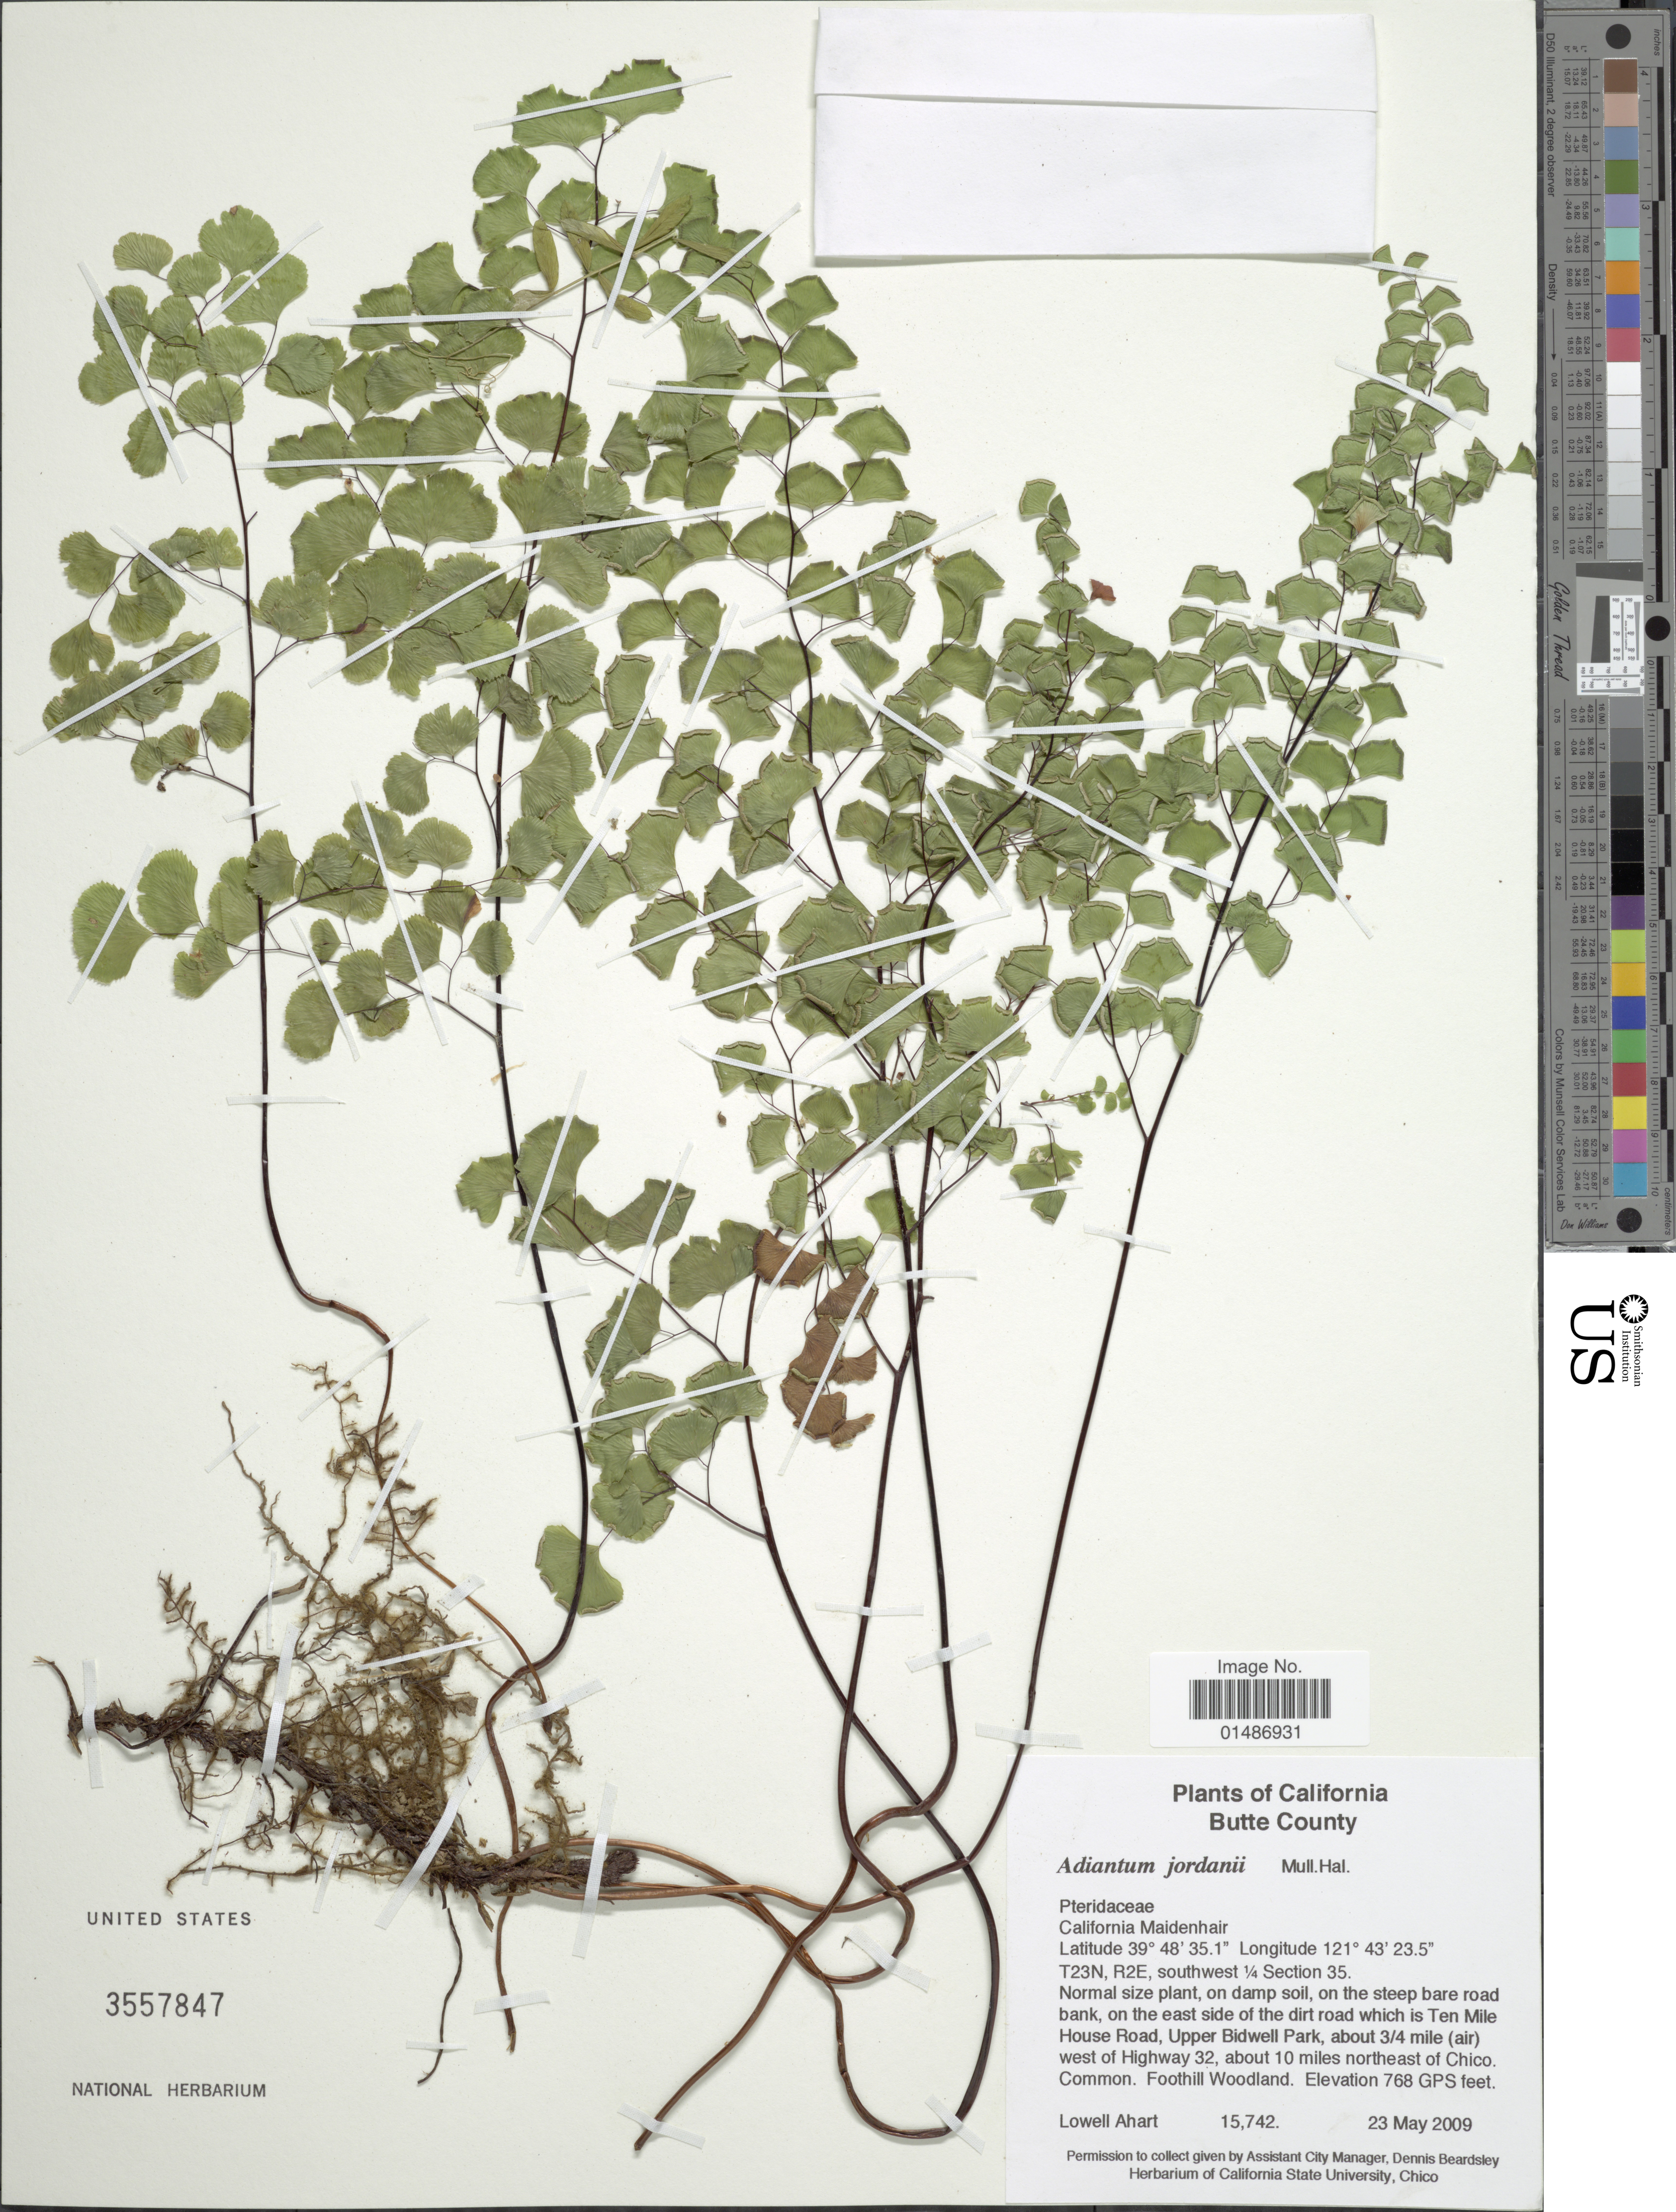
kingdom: Plantae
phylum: Tracheophyta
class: Polypodiopsida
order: Polypodiales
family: Pteridaceae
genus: Adiantum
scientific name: Adiantum jordanii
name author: C.H. Mull.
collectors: L. Ahart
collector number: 15742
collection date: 2009-05-23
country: United States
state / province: California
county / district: Butte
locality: Butte County. California Maidenhair. T23N, R2E, southwest ¼ Section 35. On the east side of the dirt road which is Ten Mile House Road, Upper Bidwell Park, about 3/4 mile (air) west of Highway 32, about 10 miles northeast of Chico.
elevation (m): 234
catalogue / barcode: US 3557847